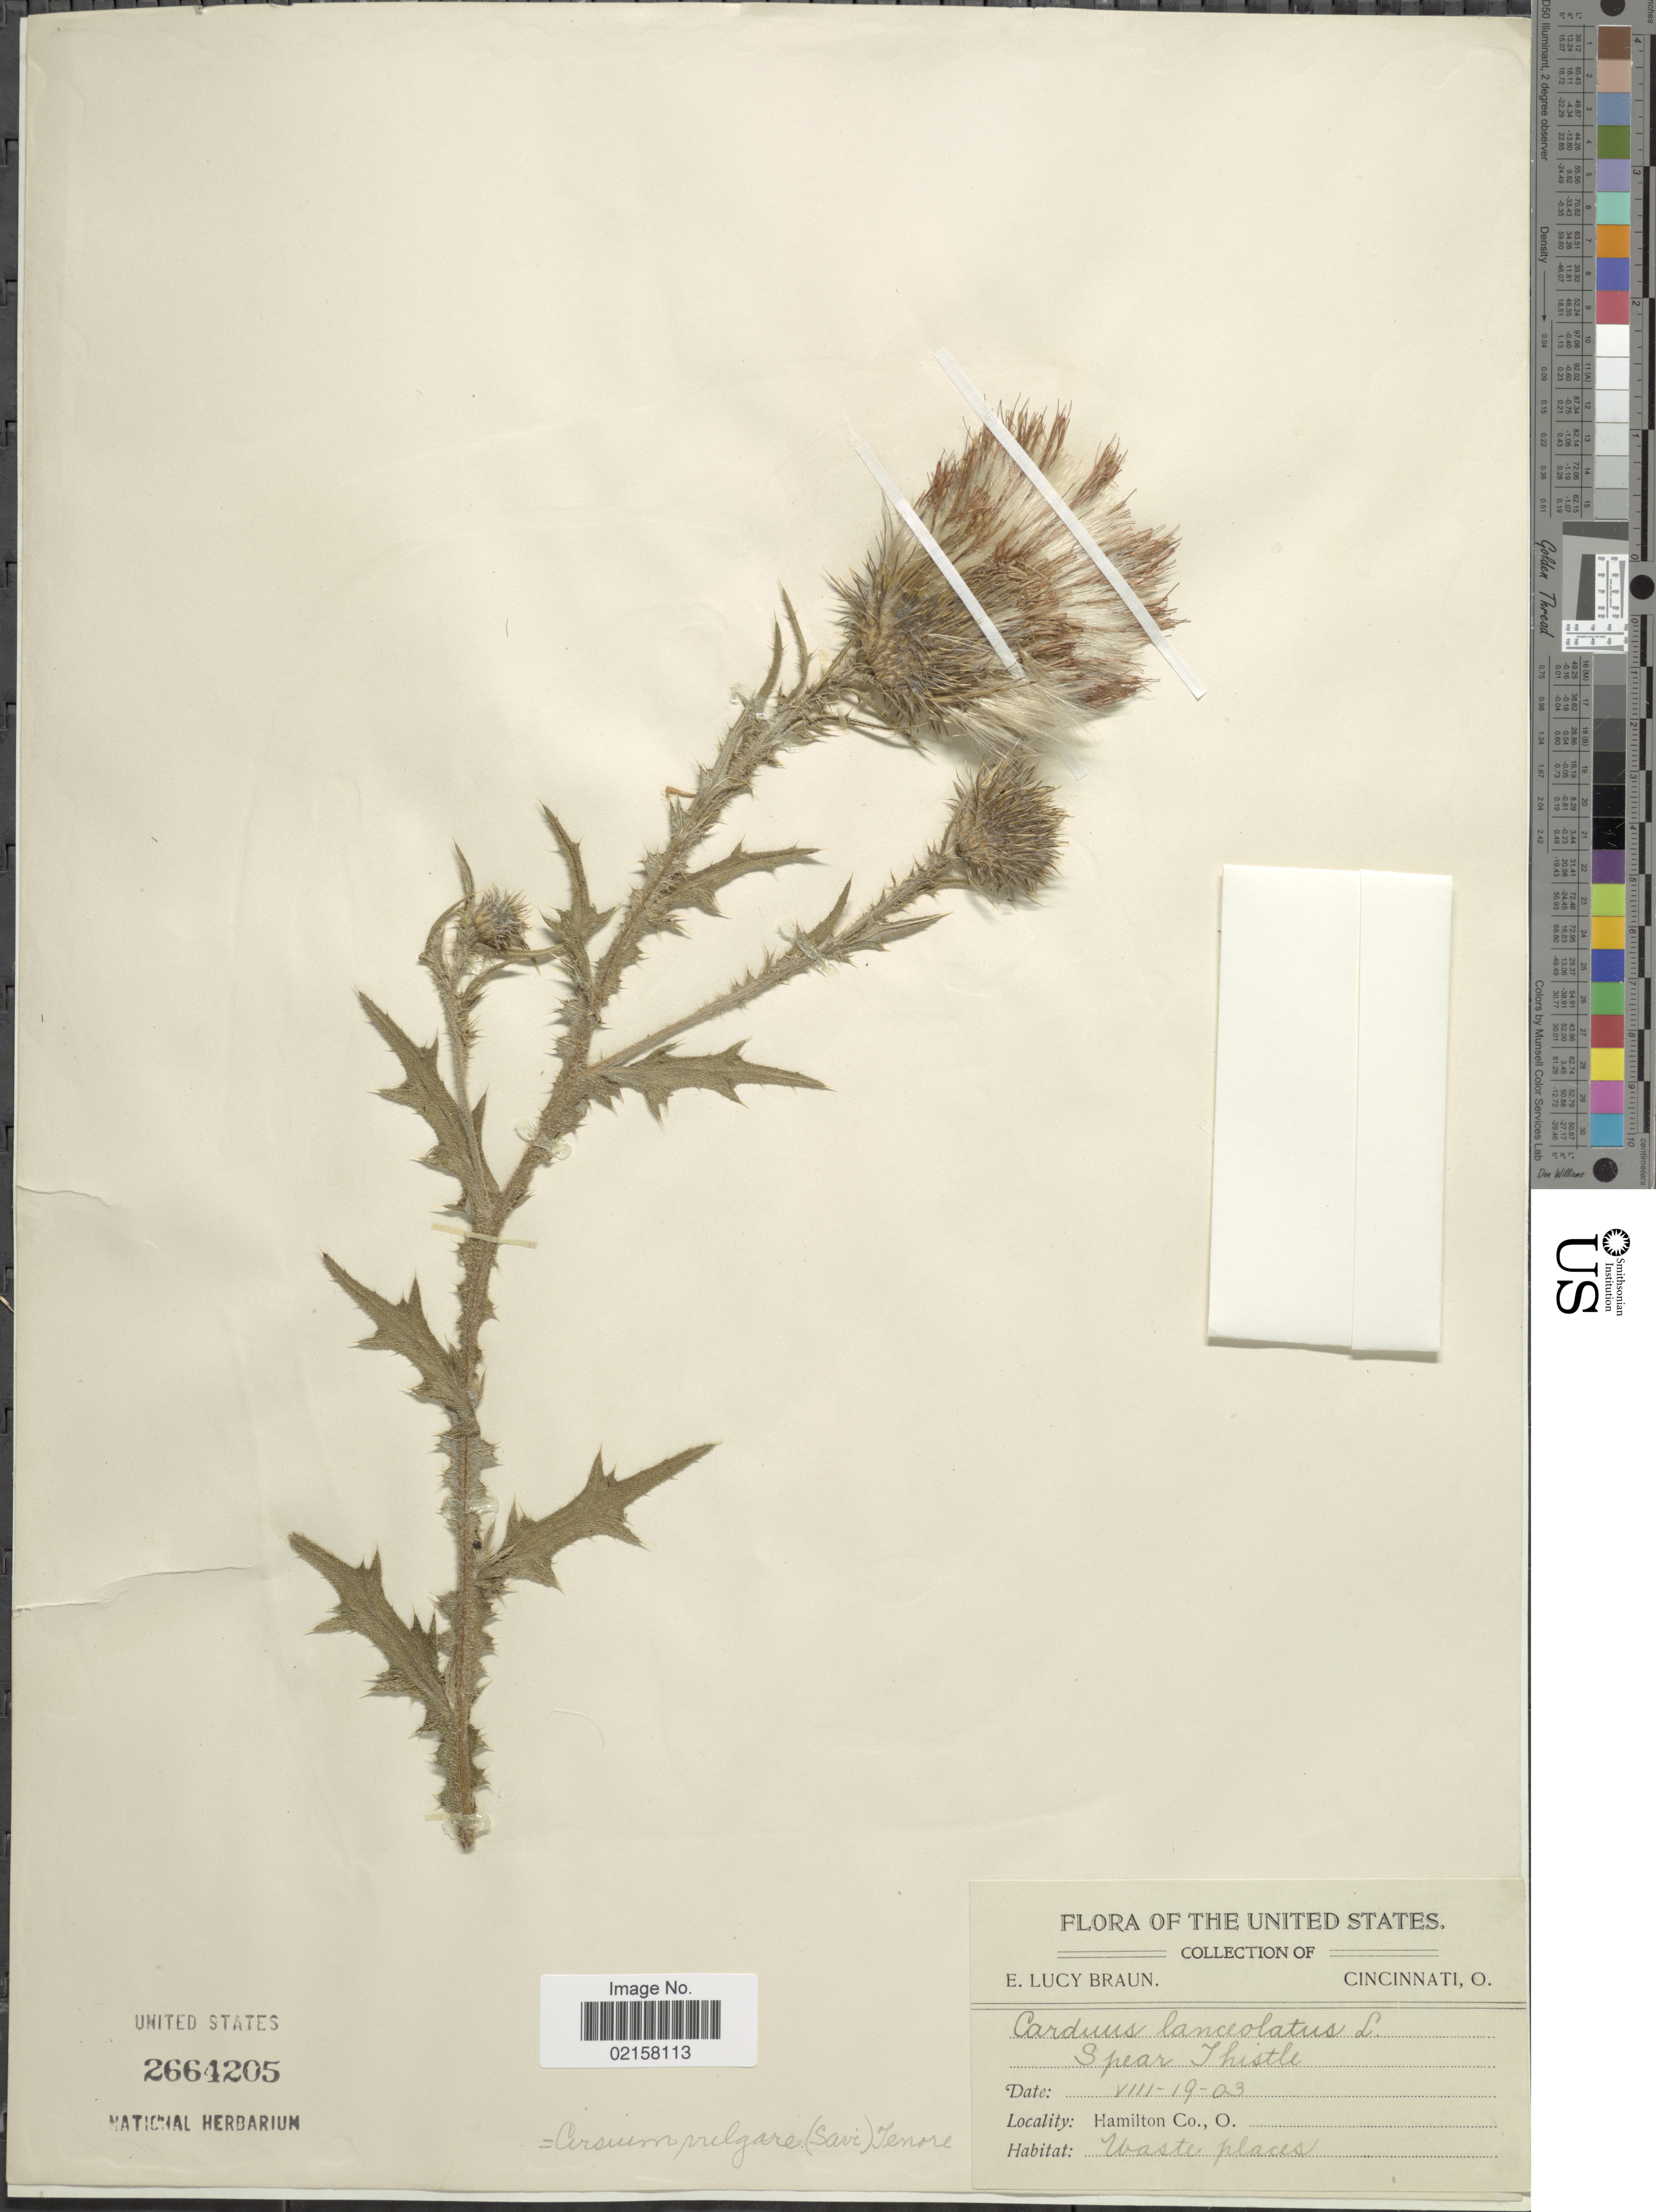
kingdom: Plantae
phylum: Tracheophyta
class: Magnoliopsida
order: Asterales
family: Asteraceae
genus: Cirsium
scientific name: Cirsium vulgare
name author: (Savi) Ten.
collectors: E. L. Braun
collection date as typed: Transcribed d/m/y: 19/8/3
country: United States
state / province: Ohio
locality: Hamilton, Spear Thistle.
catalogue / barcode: US 2664205